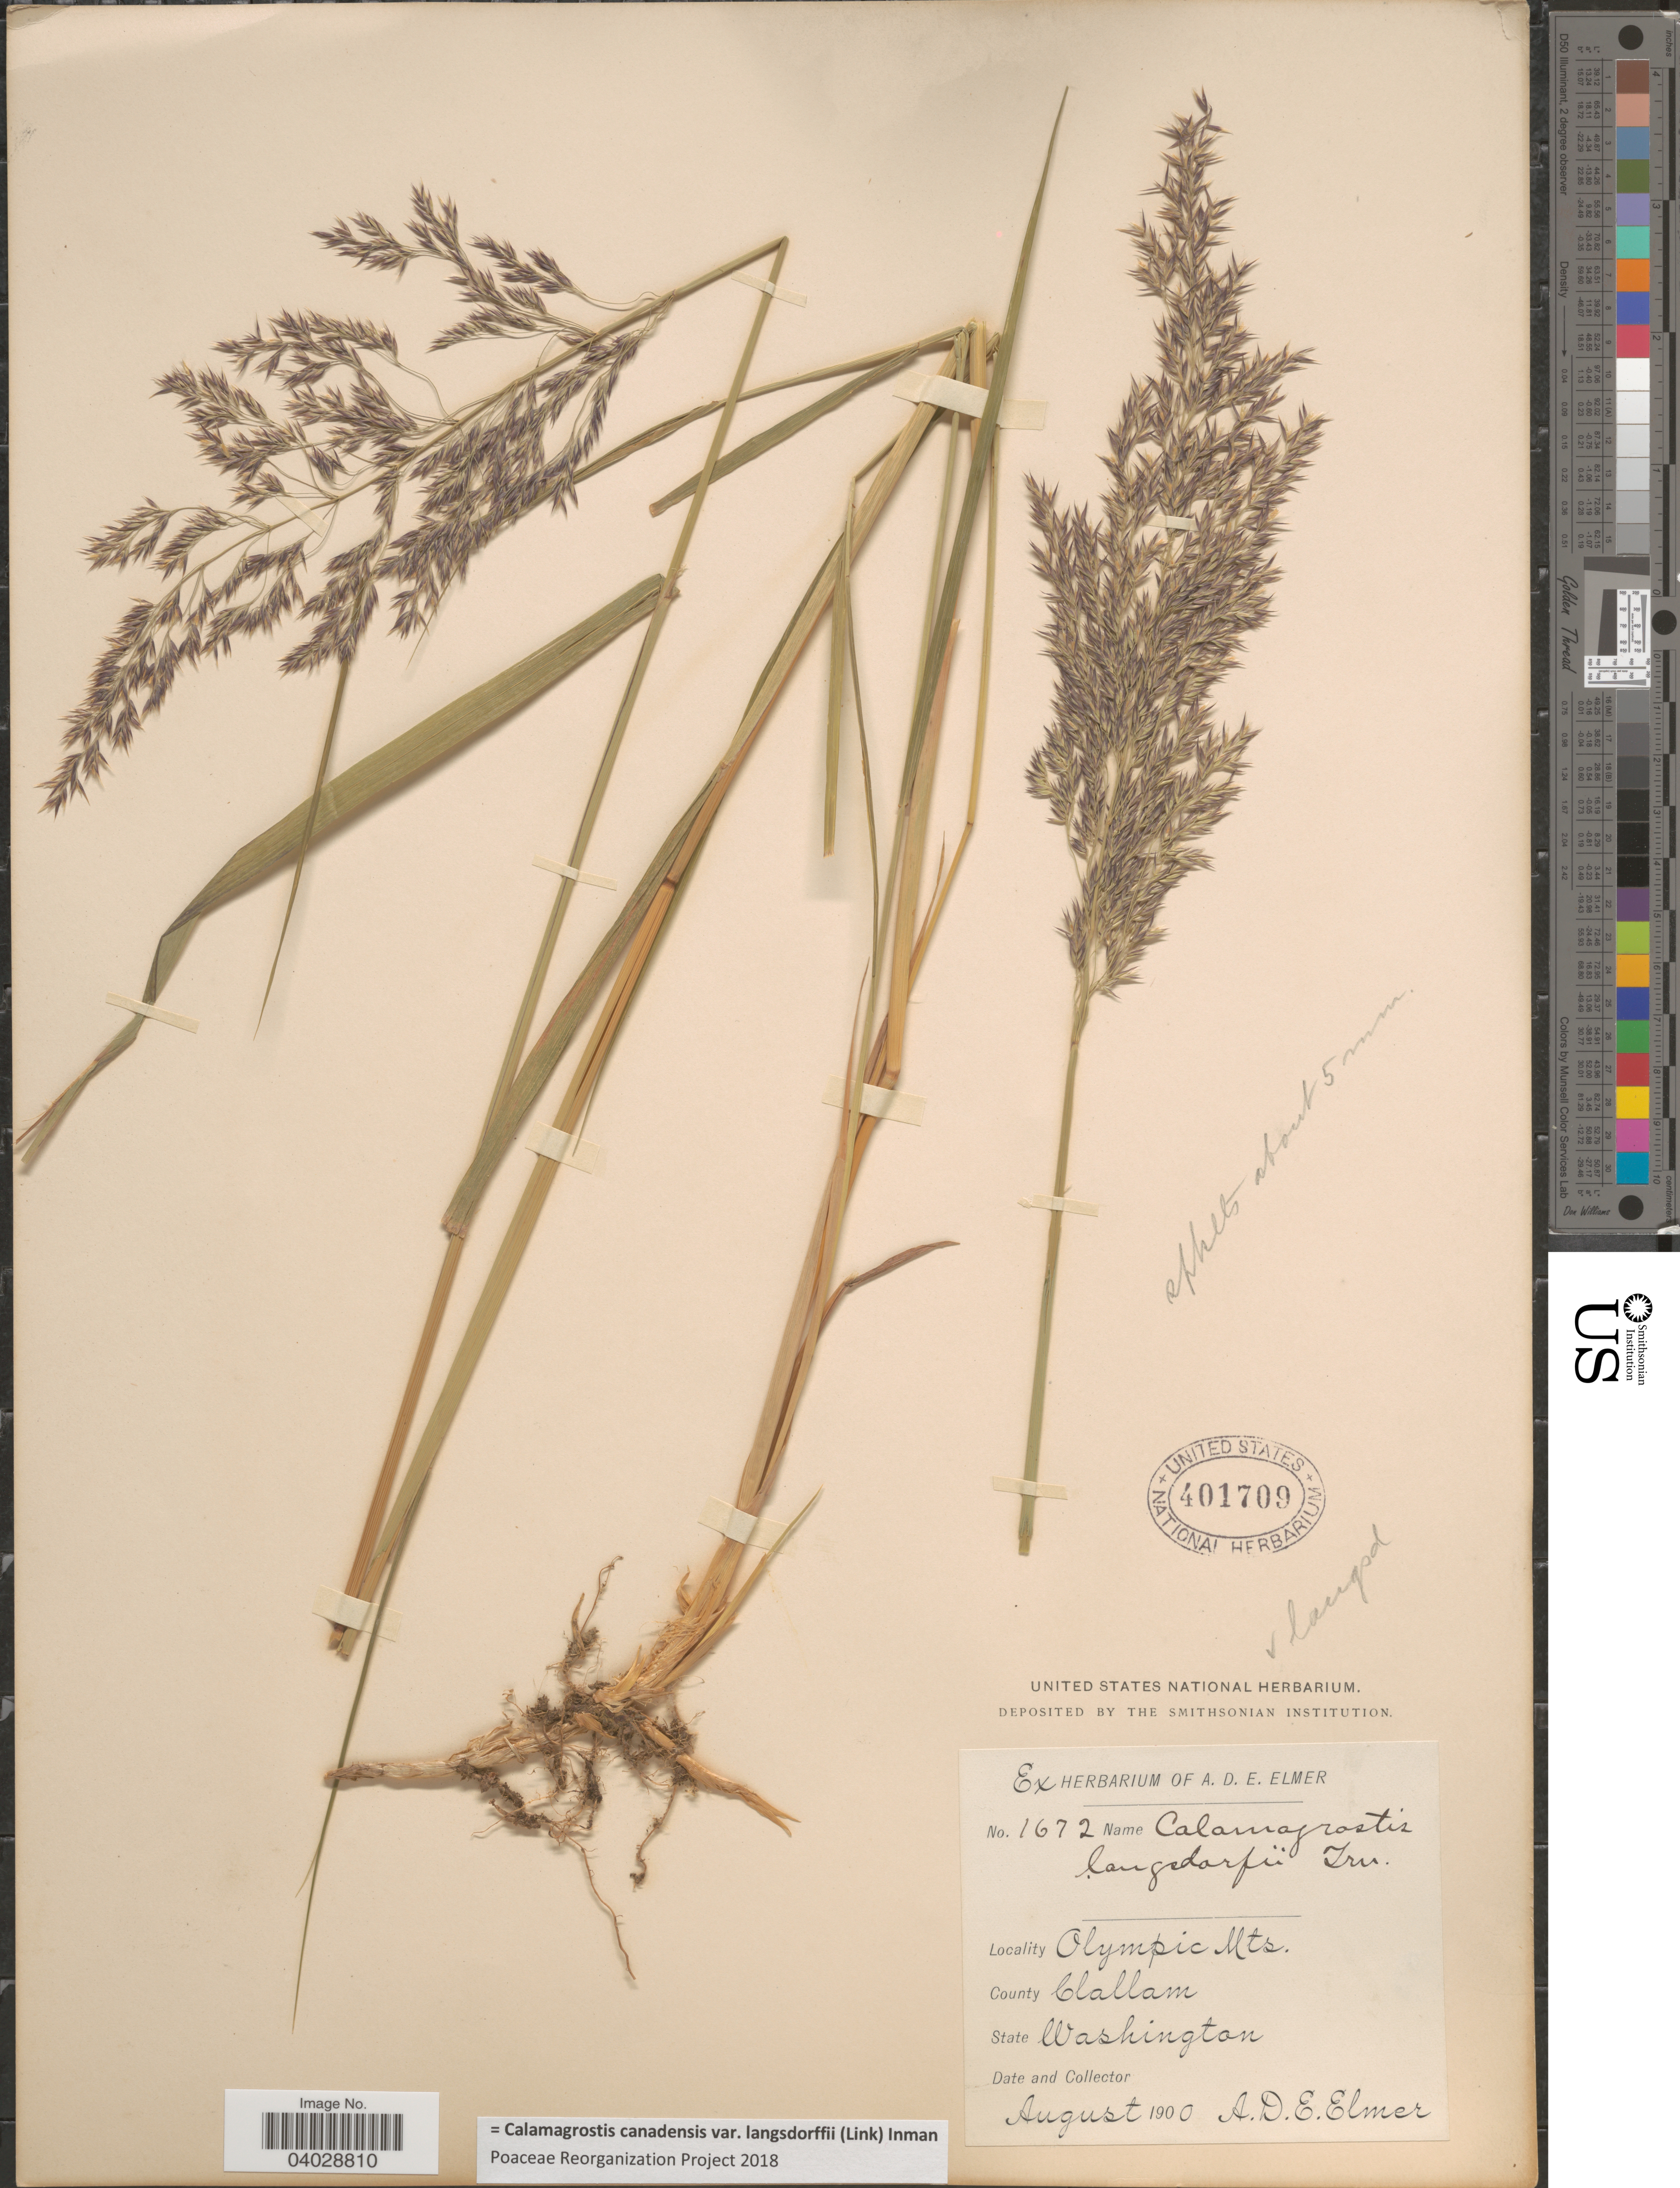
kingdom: Plantae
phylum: Tracheophyta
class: Liliopsida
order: Poales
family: Poaceae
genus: Calamagrostis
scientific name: Calamagrostis canadensis var. langsdorffii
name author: (Link) Inman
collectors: A. D. E. Elmer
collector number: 1672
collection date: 1900-08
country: United States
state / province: Washington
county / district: Clallam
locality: Olympic Mts. County Clallam.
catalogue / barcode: US 401709